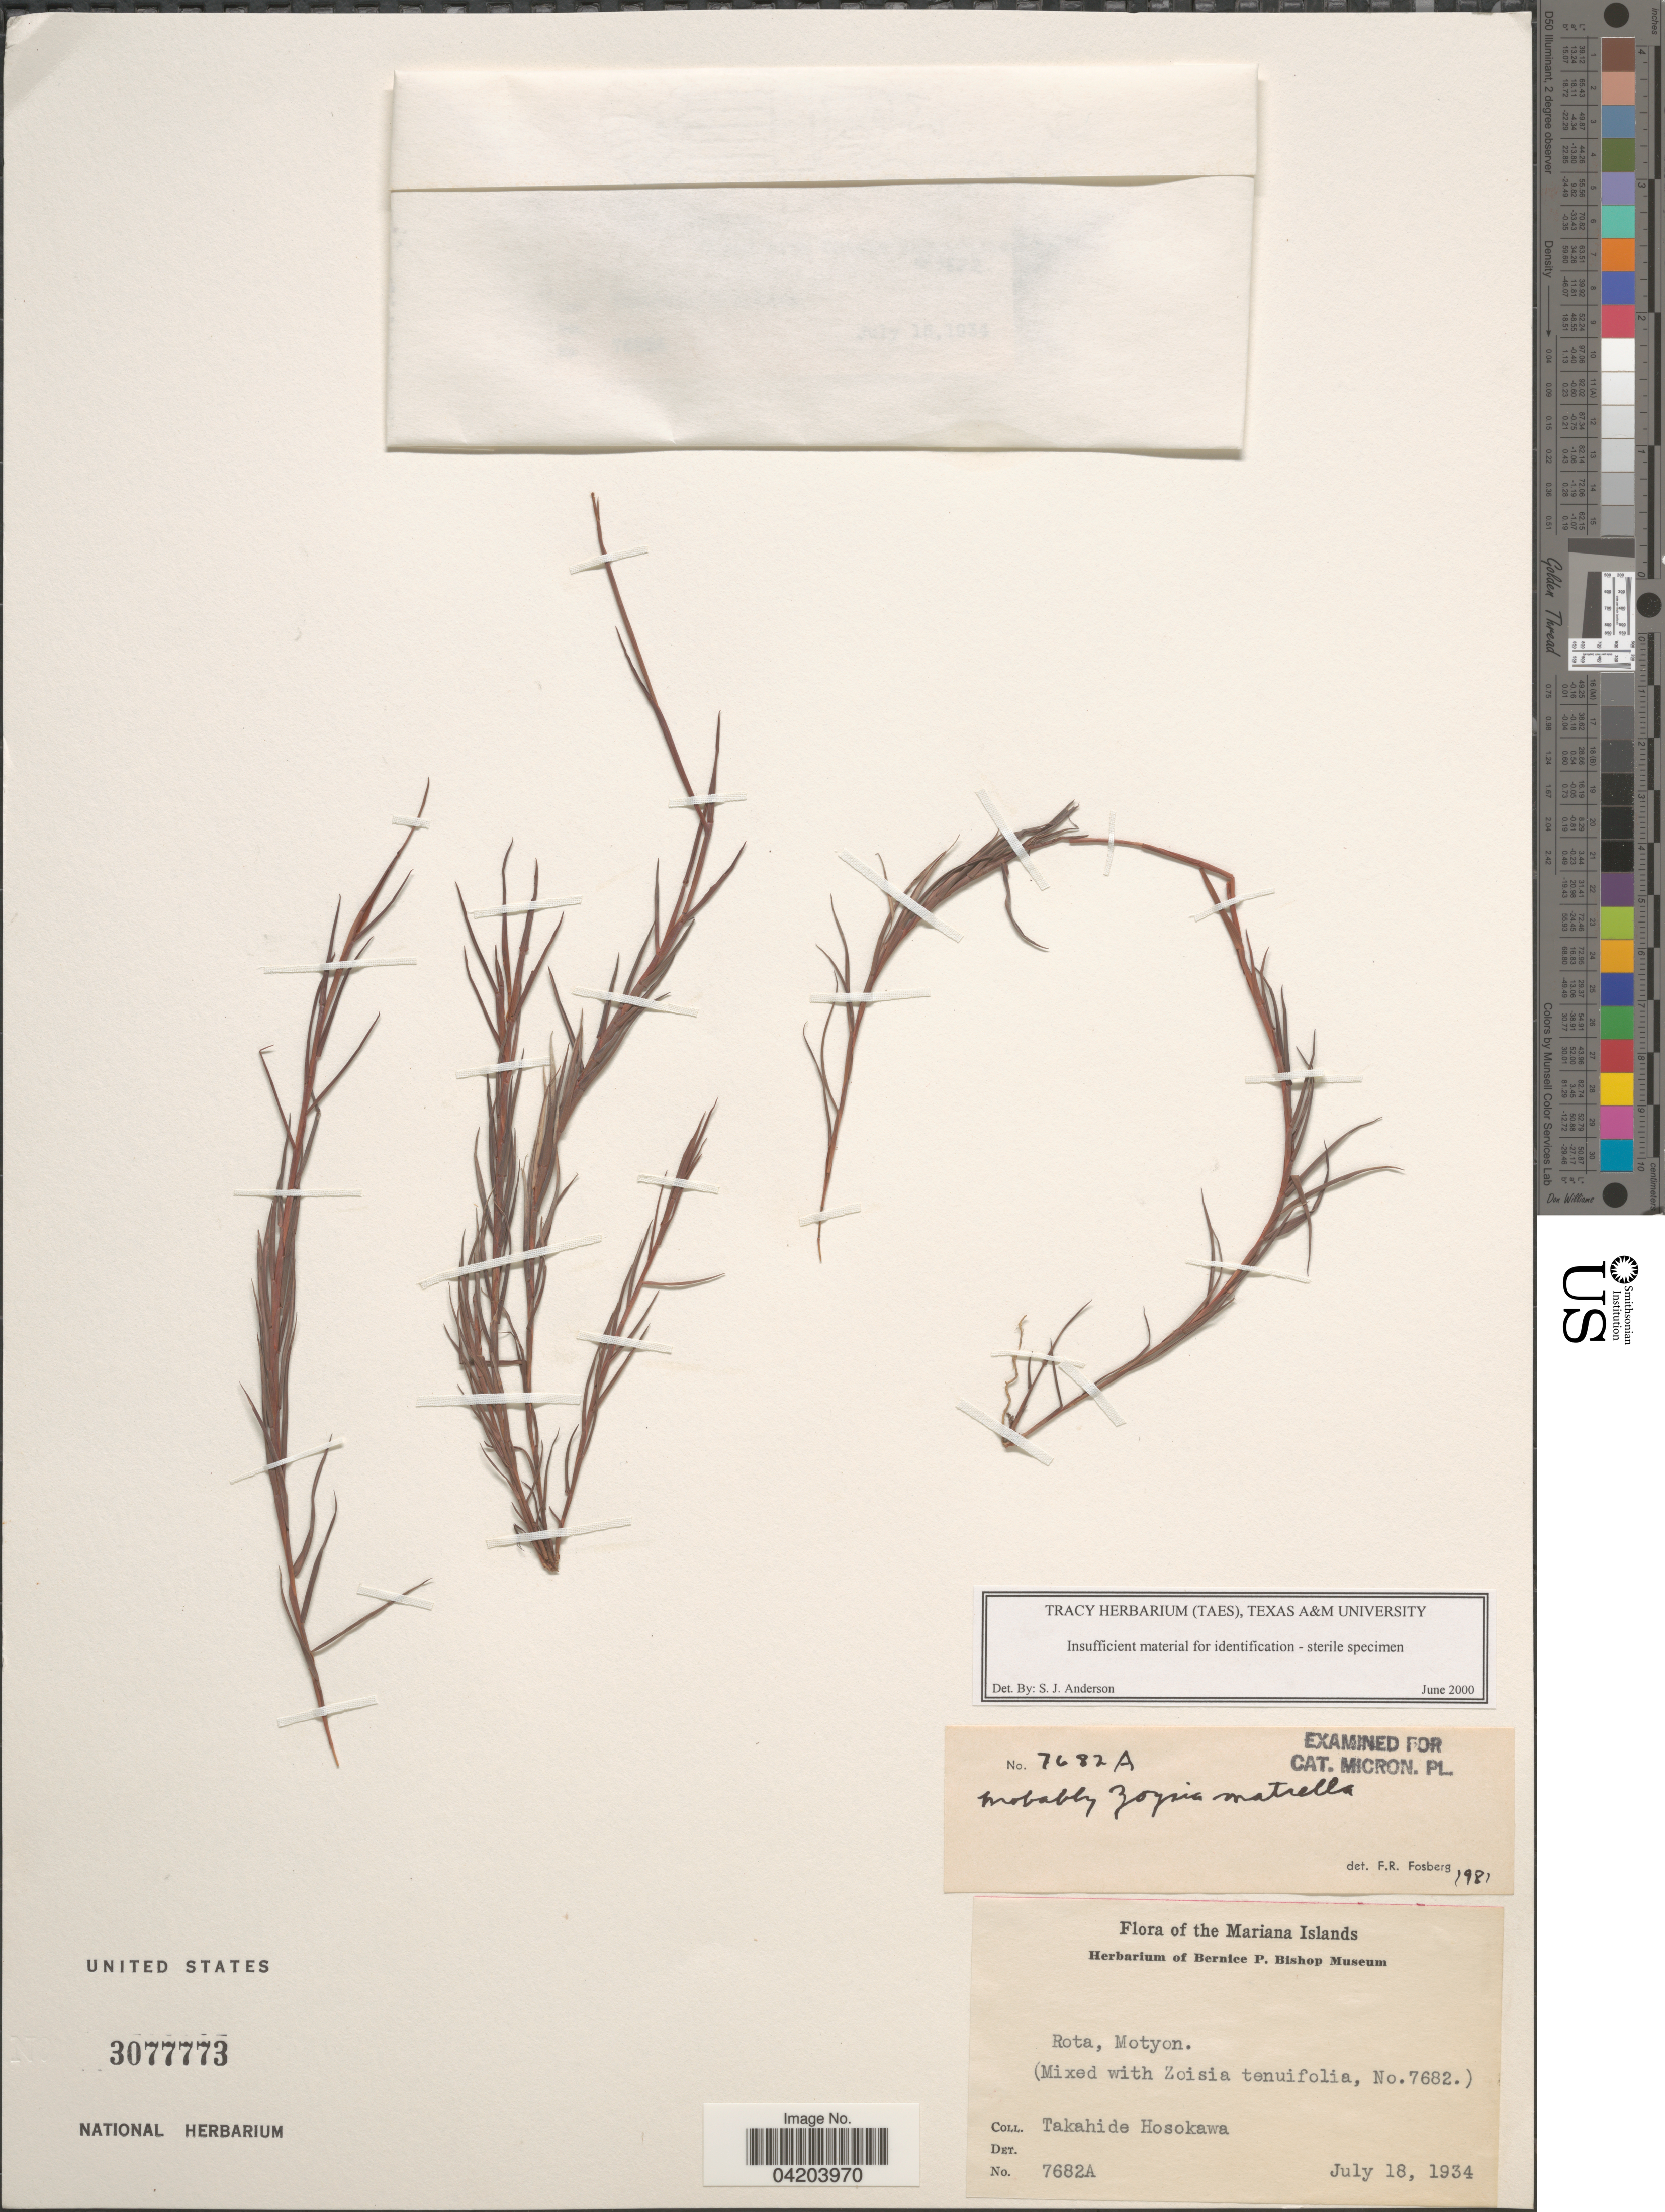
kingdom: Plantae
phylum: Tracheophyta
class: Liliopsida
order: Poales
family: Poaceae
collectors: T. Hosokawa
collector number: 7682A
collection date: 1934-07-18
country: Northern Mariana Islands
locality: The Mariana Islands. Motyon.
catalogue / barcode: US 3077773